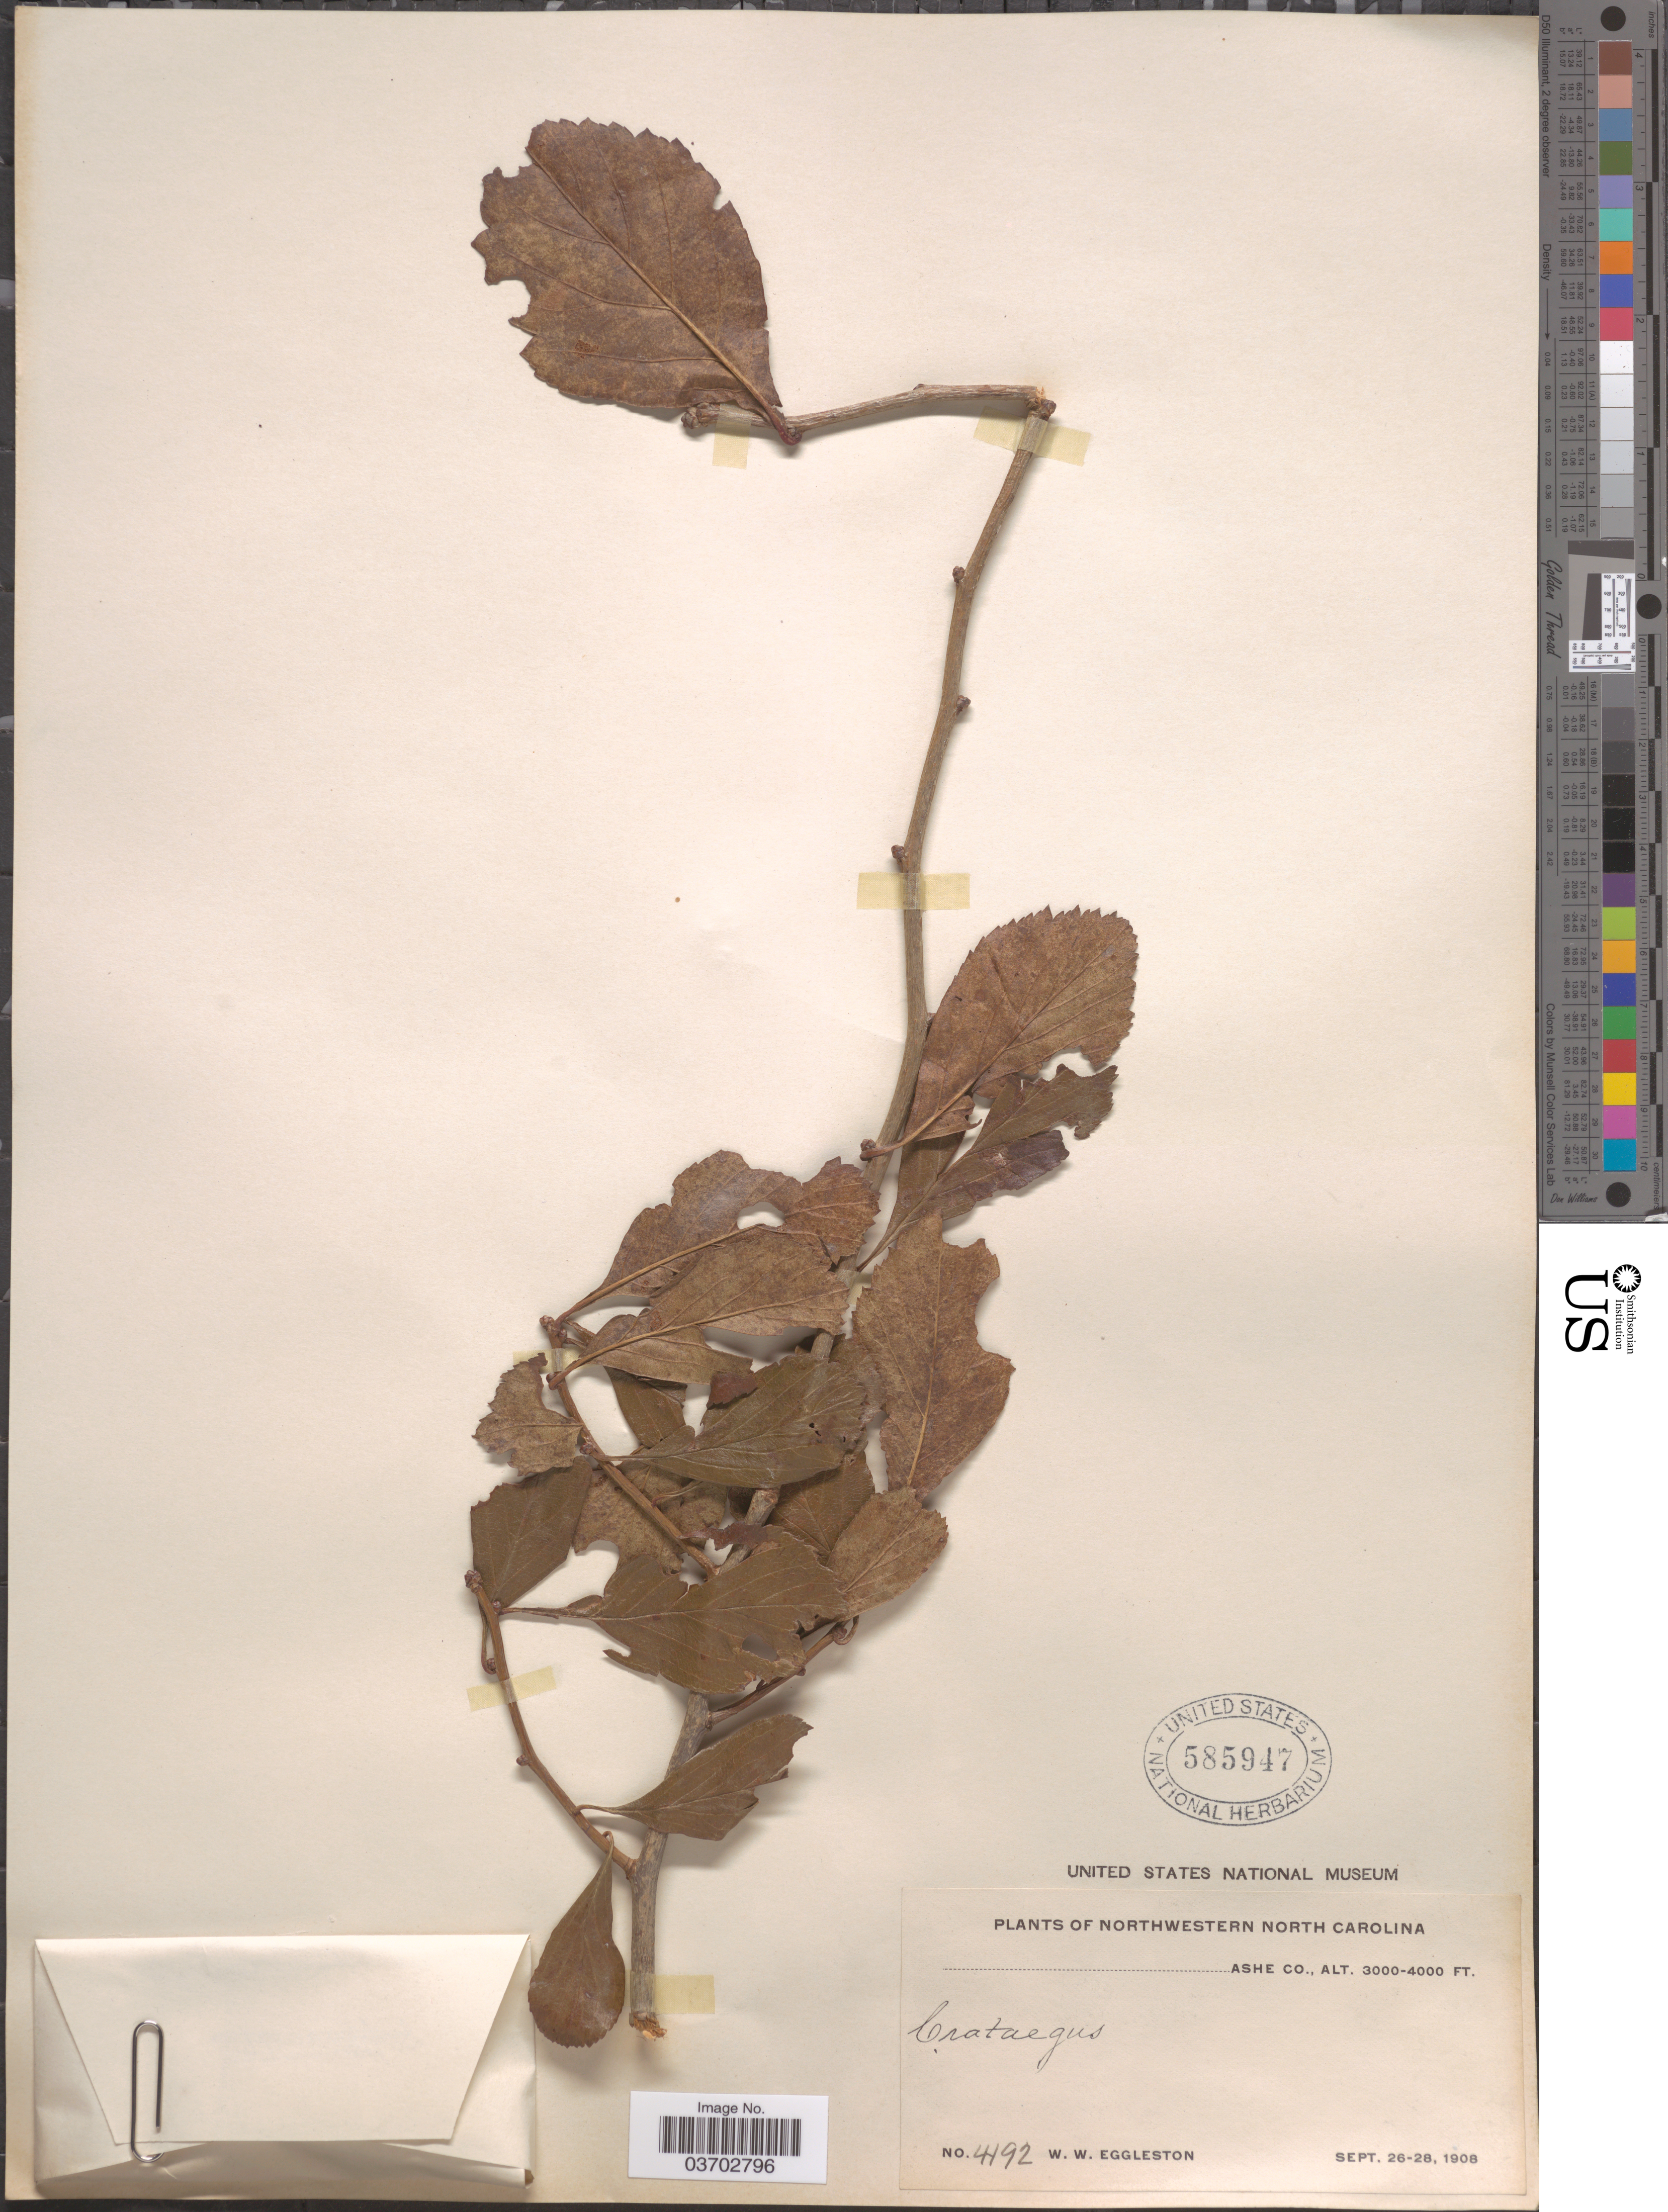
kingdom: Plantae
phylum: Tracheophyta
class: Magnoliopsida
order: Rosales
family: Rosaceae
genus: Crataegus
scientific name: Crataegus sp.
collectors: W. W. Eggleston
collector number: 4492*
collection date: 1908-09-26/1908-09-28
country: United States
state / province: North Carolina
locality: Northwestern North Carolina. Ashe Co.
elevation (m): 914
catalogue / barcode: US 585947